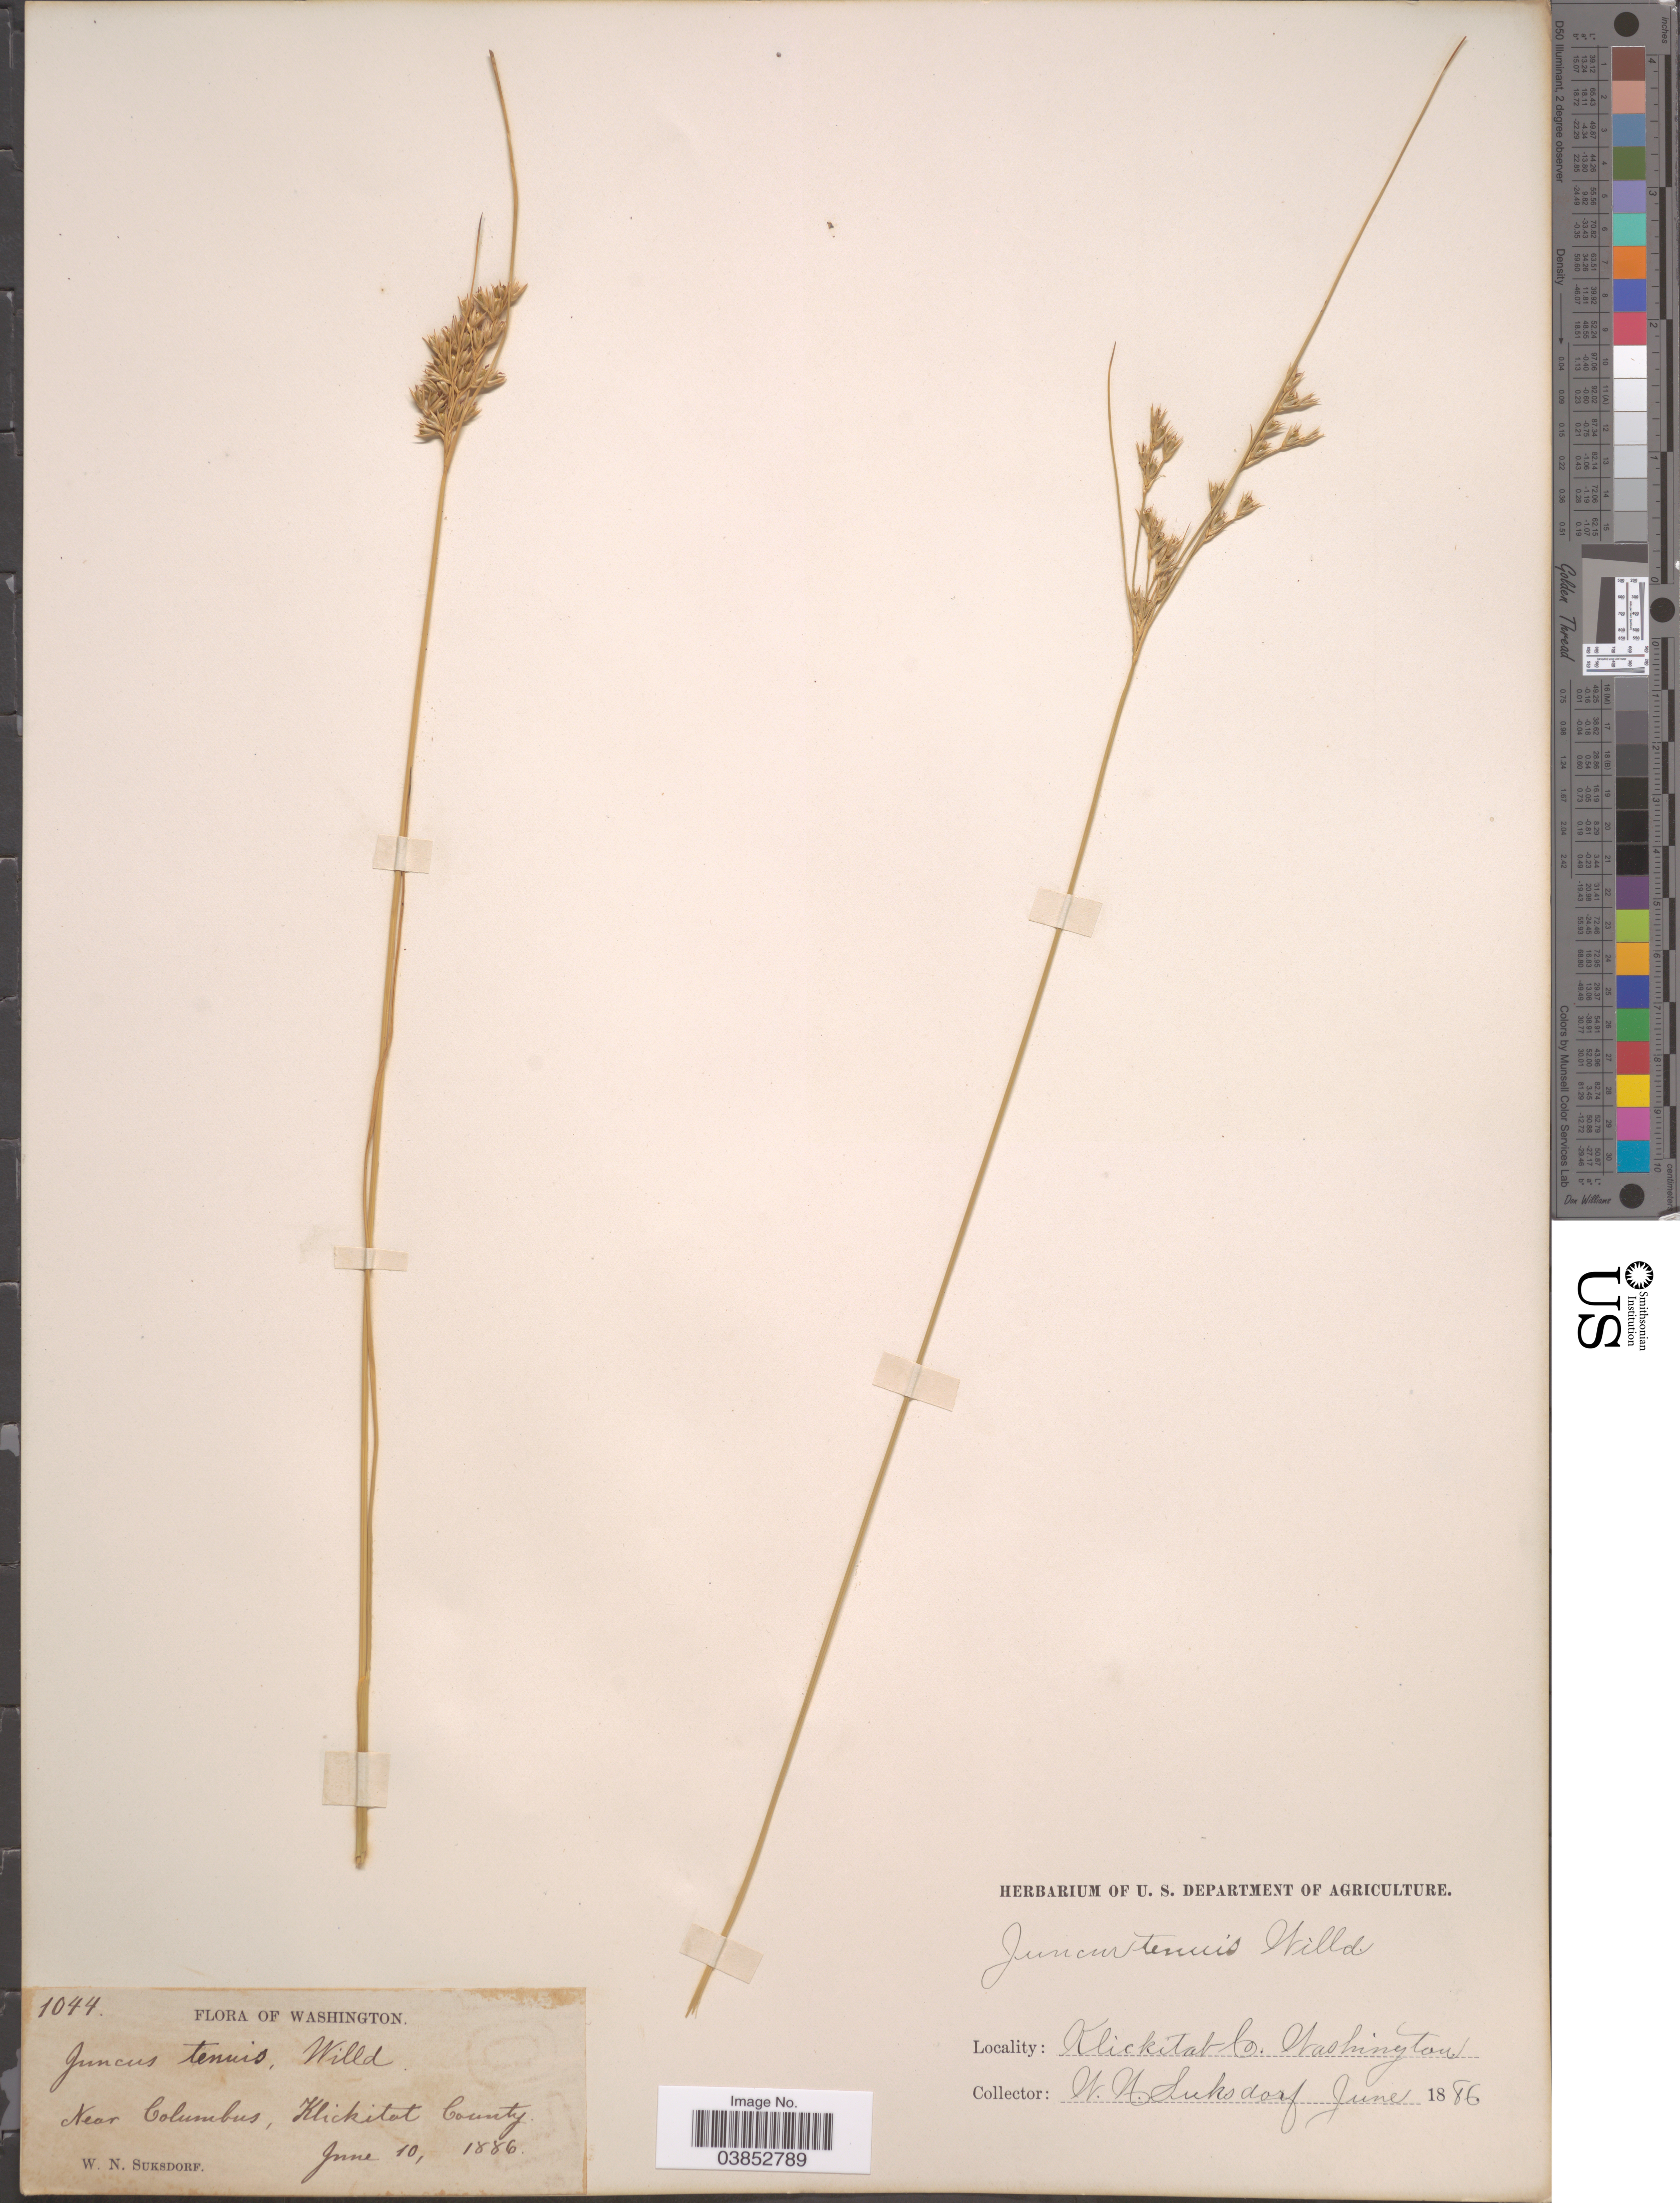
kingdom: Plantae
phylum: Tracheophyta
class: Liliopsida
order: Poales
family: Juncaceae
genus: Juncus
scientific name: Juncus dudleyi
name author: Wiegand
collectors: W. N. Suksdorf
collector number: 1044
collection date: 1886-06-10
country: United States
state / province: Washington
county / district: Klickitat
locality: Near Columbus, Klickitat County.